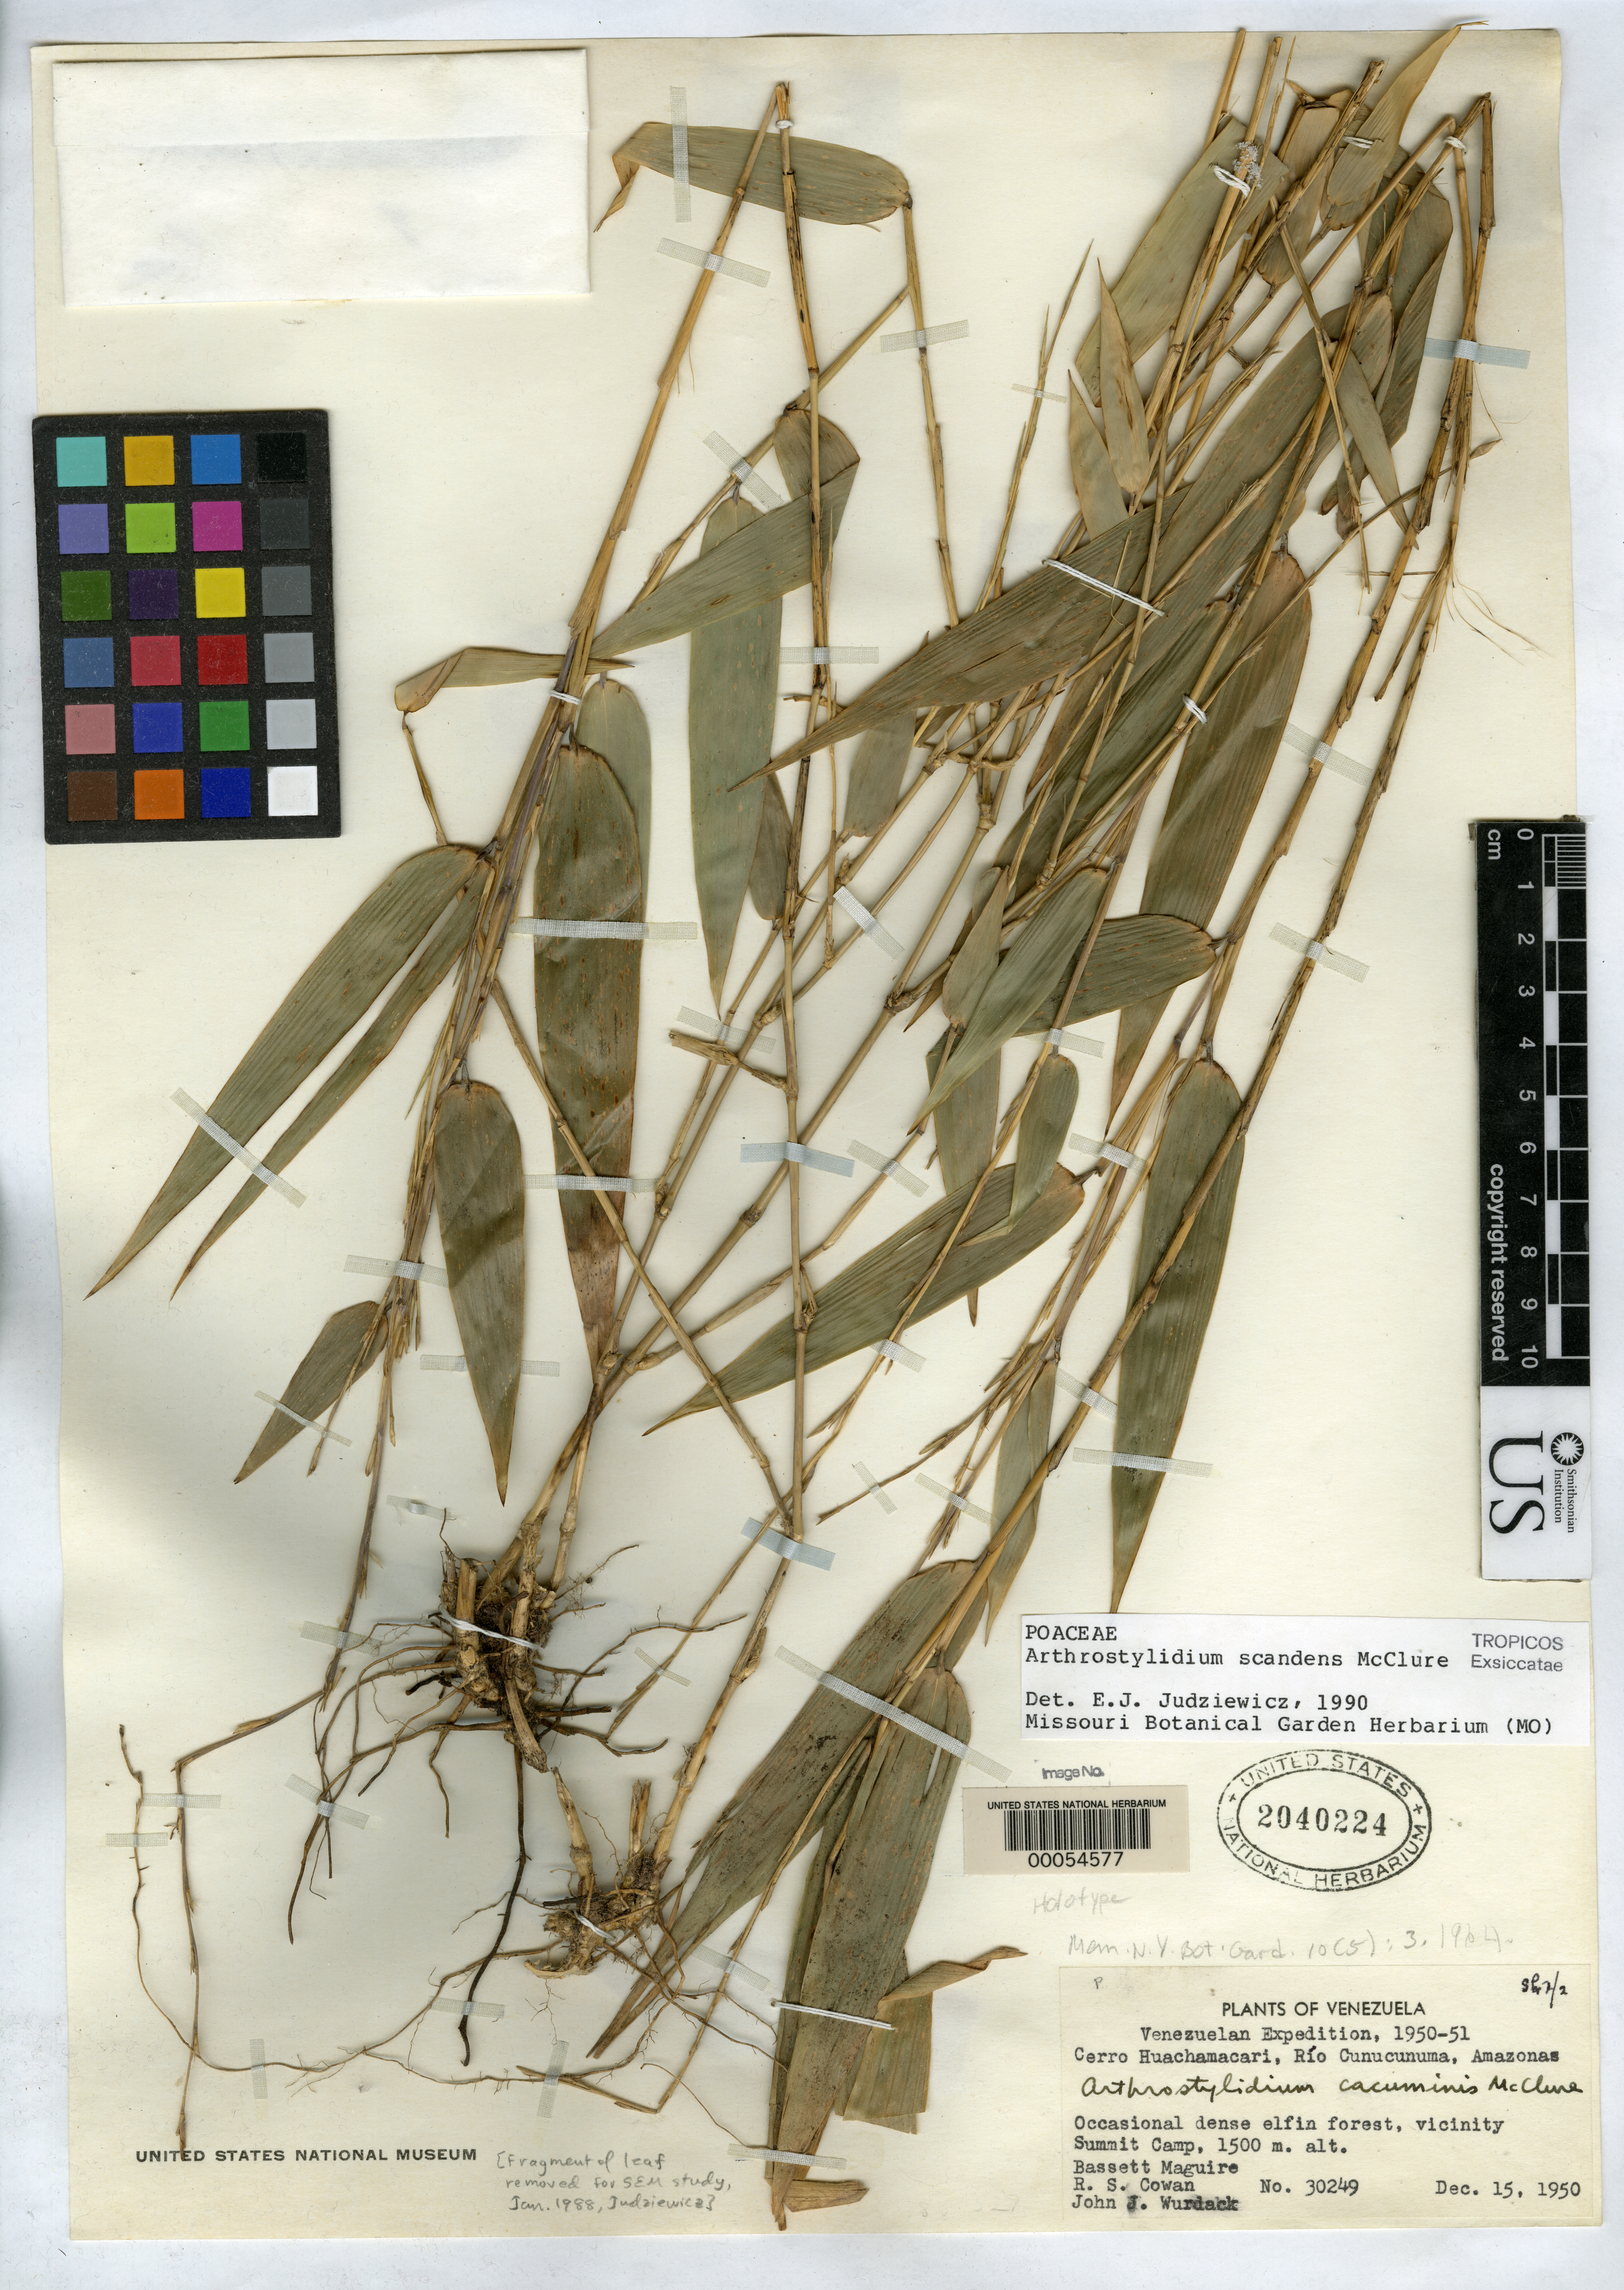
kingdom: Plantae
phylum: Tracheophyta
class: Liliopsida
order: Poales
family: Poaceae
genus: Arthrostylidium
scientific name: Arthrostylidium cacuminis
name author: McClure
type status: Holotype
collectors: B. Maguire, R. S. Cowan & J. J. Wurdack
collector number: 30249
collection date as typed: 15 Dec 1950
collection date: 1950-12-15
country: Venezuela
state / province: Amazonas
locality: Cerro Huachamacari, Rio Cunucunuma, summit camp.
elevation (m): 1500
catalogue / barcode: US 2040224